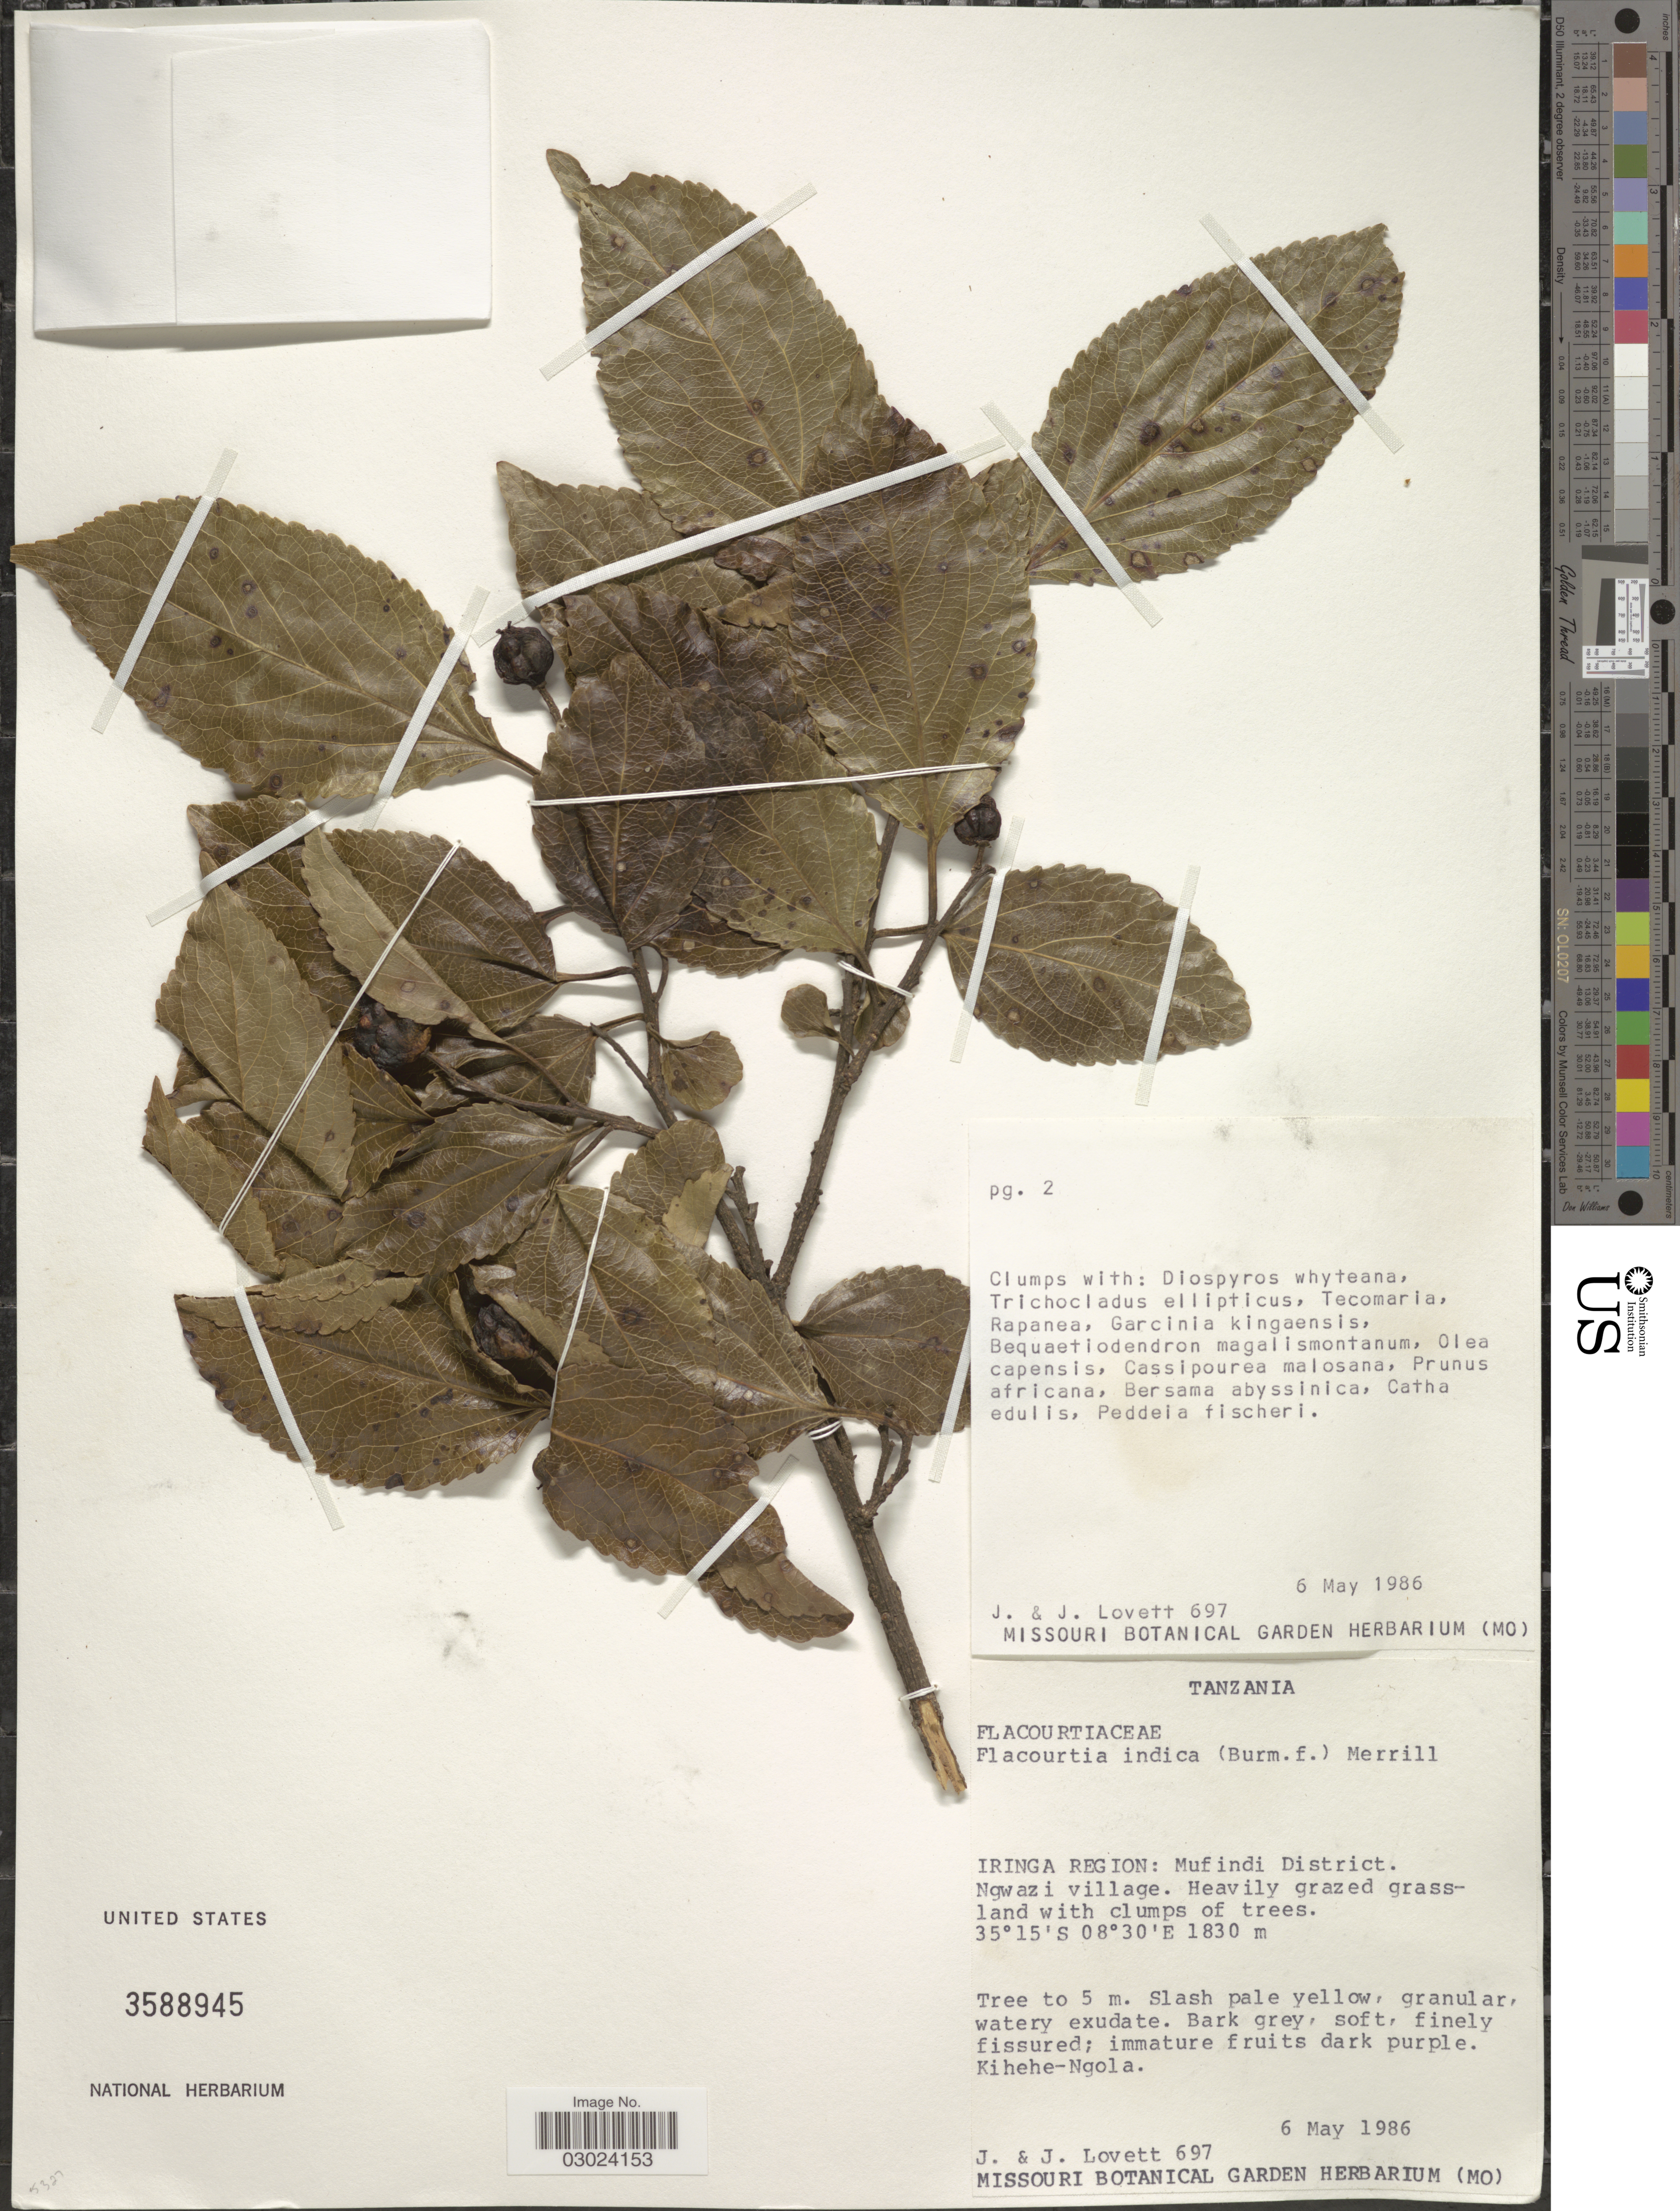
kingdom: Plantae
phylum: Tracheophyta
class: Magnoliopsida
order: Malpighiales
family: Salicaceae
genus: Flacourtia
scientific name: Flacourtia indica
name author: (Burm. f.) Merr.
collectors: J. Lovett & J. Lovett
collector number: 697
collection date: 1986-05-06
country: Tanzania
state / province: Iringa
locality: Iringa Region: Mufindi District. Ngwazi village.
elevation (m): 1830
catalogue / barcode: US 3588945